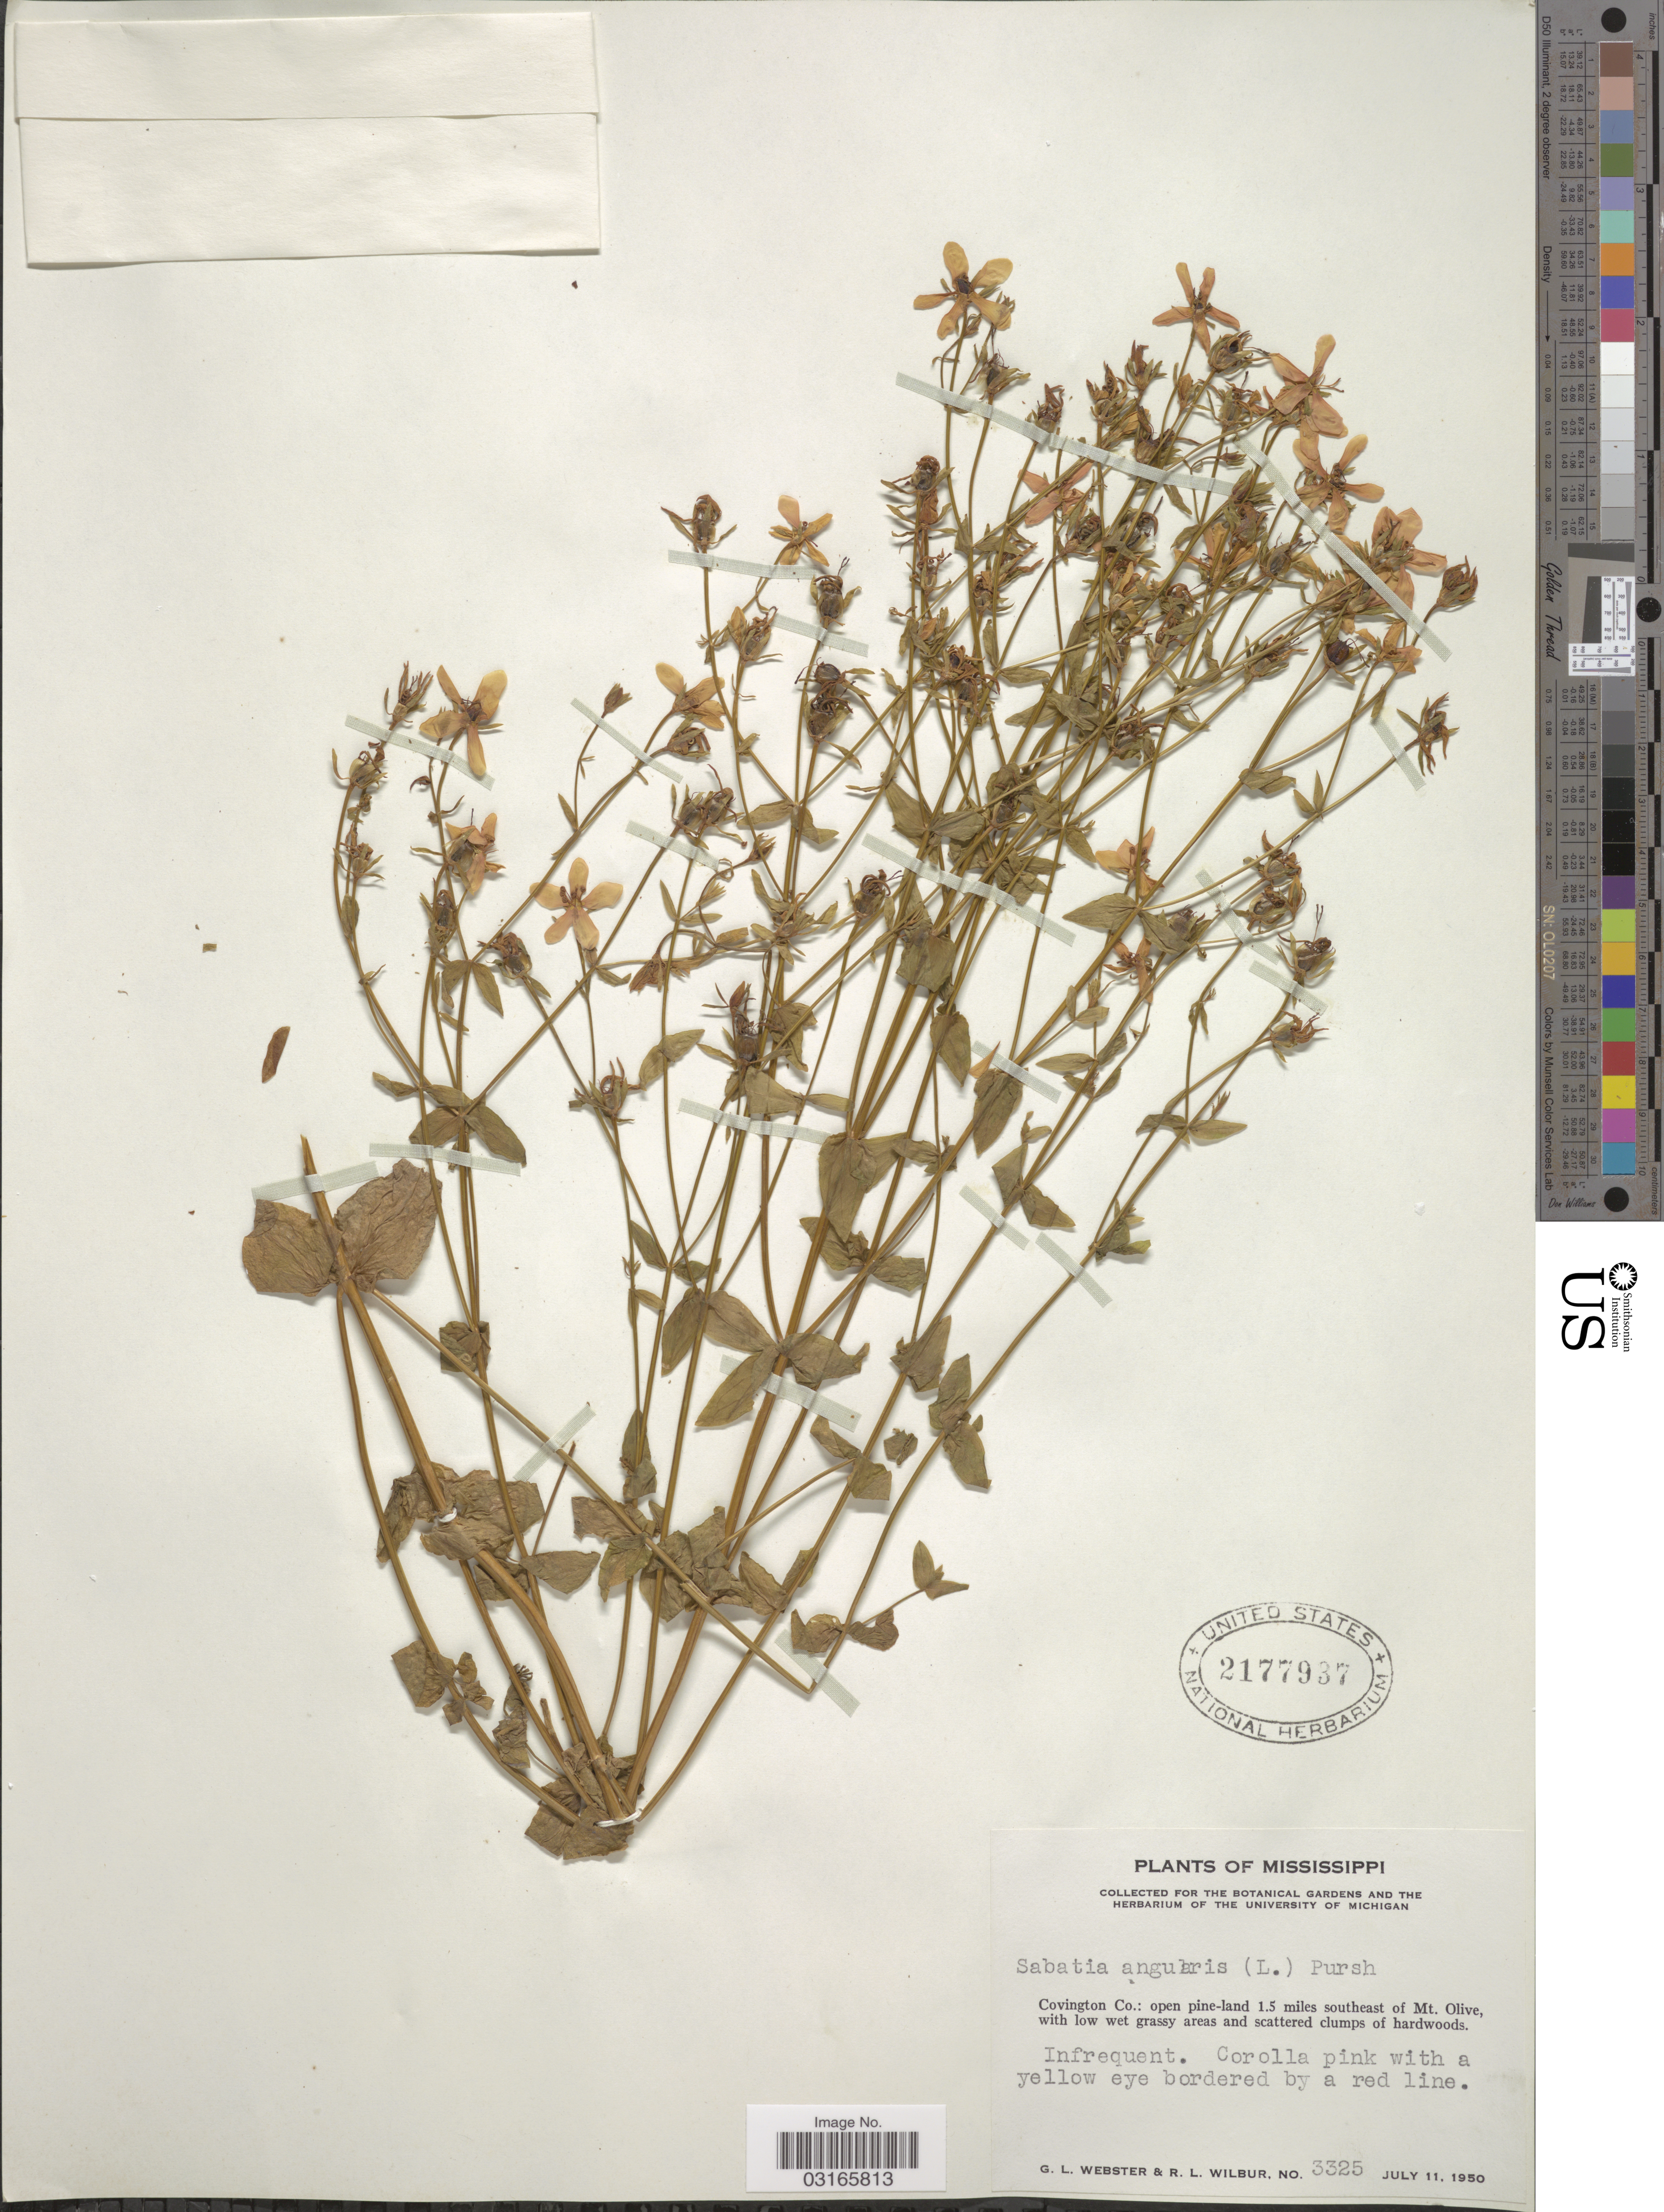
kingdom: Plantae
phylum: Tracheophyta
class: Magnoliopsida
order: Gentianales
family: Gentianaceae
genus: Sabatia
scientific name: Sabatia angularis (L.) Pursh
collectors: G. L. Webster & R. L. Wilbur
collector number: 3325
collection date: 1950-07-11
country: United States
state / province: Mississippi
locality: Covington Co.: open pine-land 1.5 miles southeast of Mt. Olive.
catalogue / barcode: US 2177937